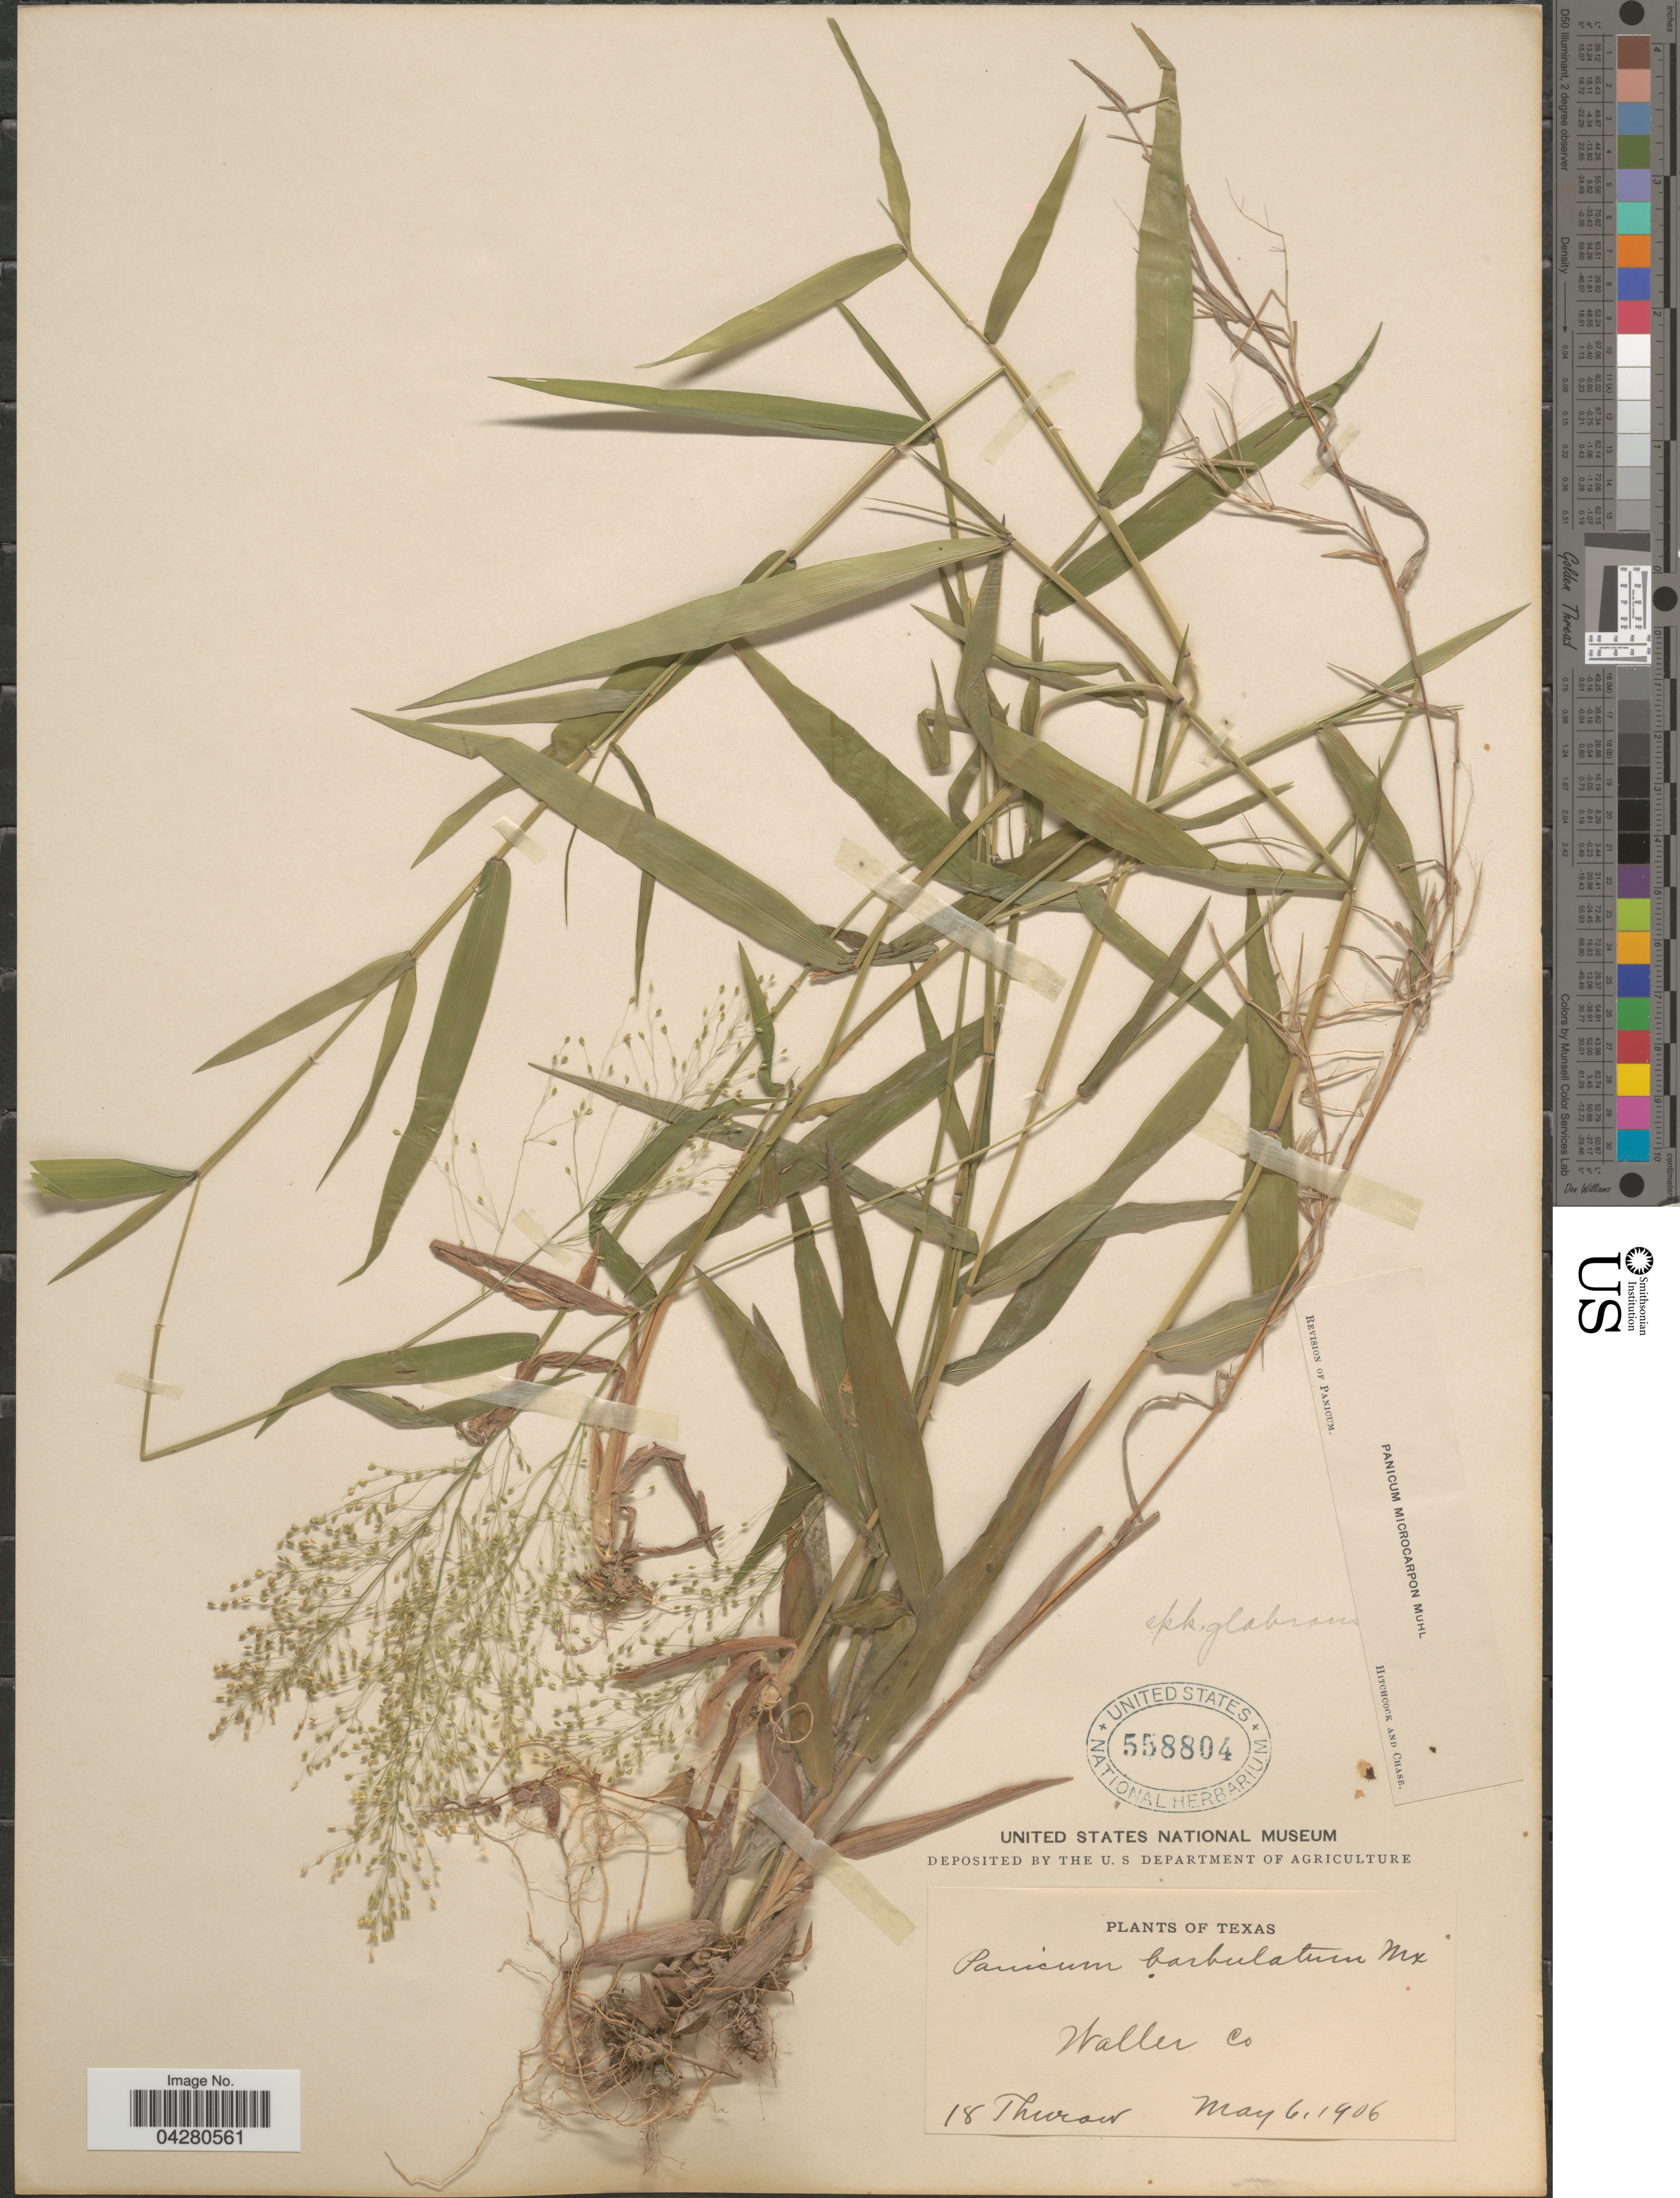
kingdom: Plantae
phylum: Tracheophyta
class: Liliopsida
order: Poales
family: Poaceae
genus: Dichanthelium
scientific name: Dichanthelium dichotomum var. dichotomum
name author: (L.) Gould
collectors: Thurow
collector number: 18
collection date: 1906-05-06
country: United States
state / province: Texas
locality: Waller Co.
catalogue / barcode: US 558804